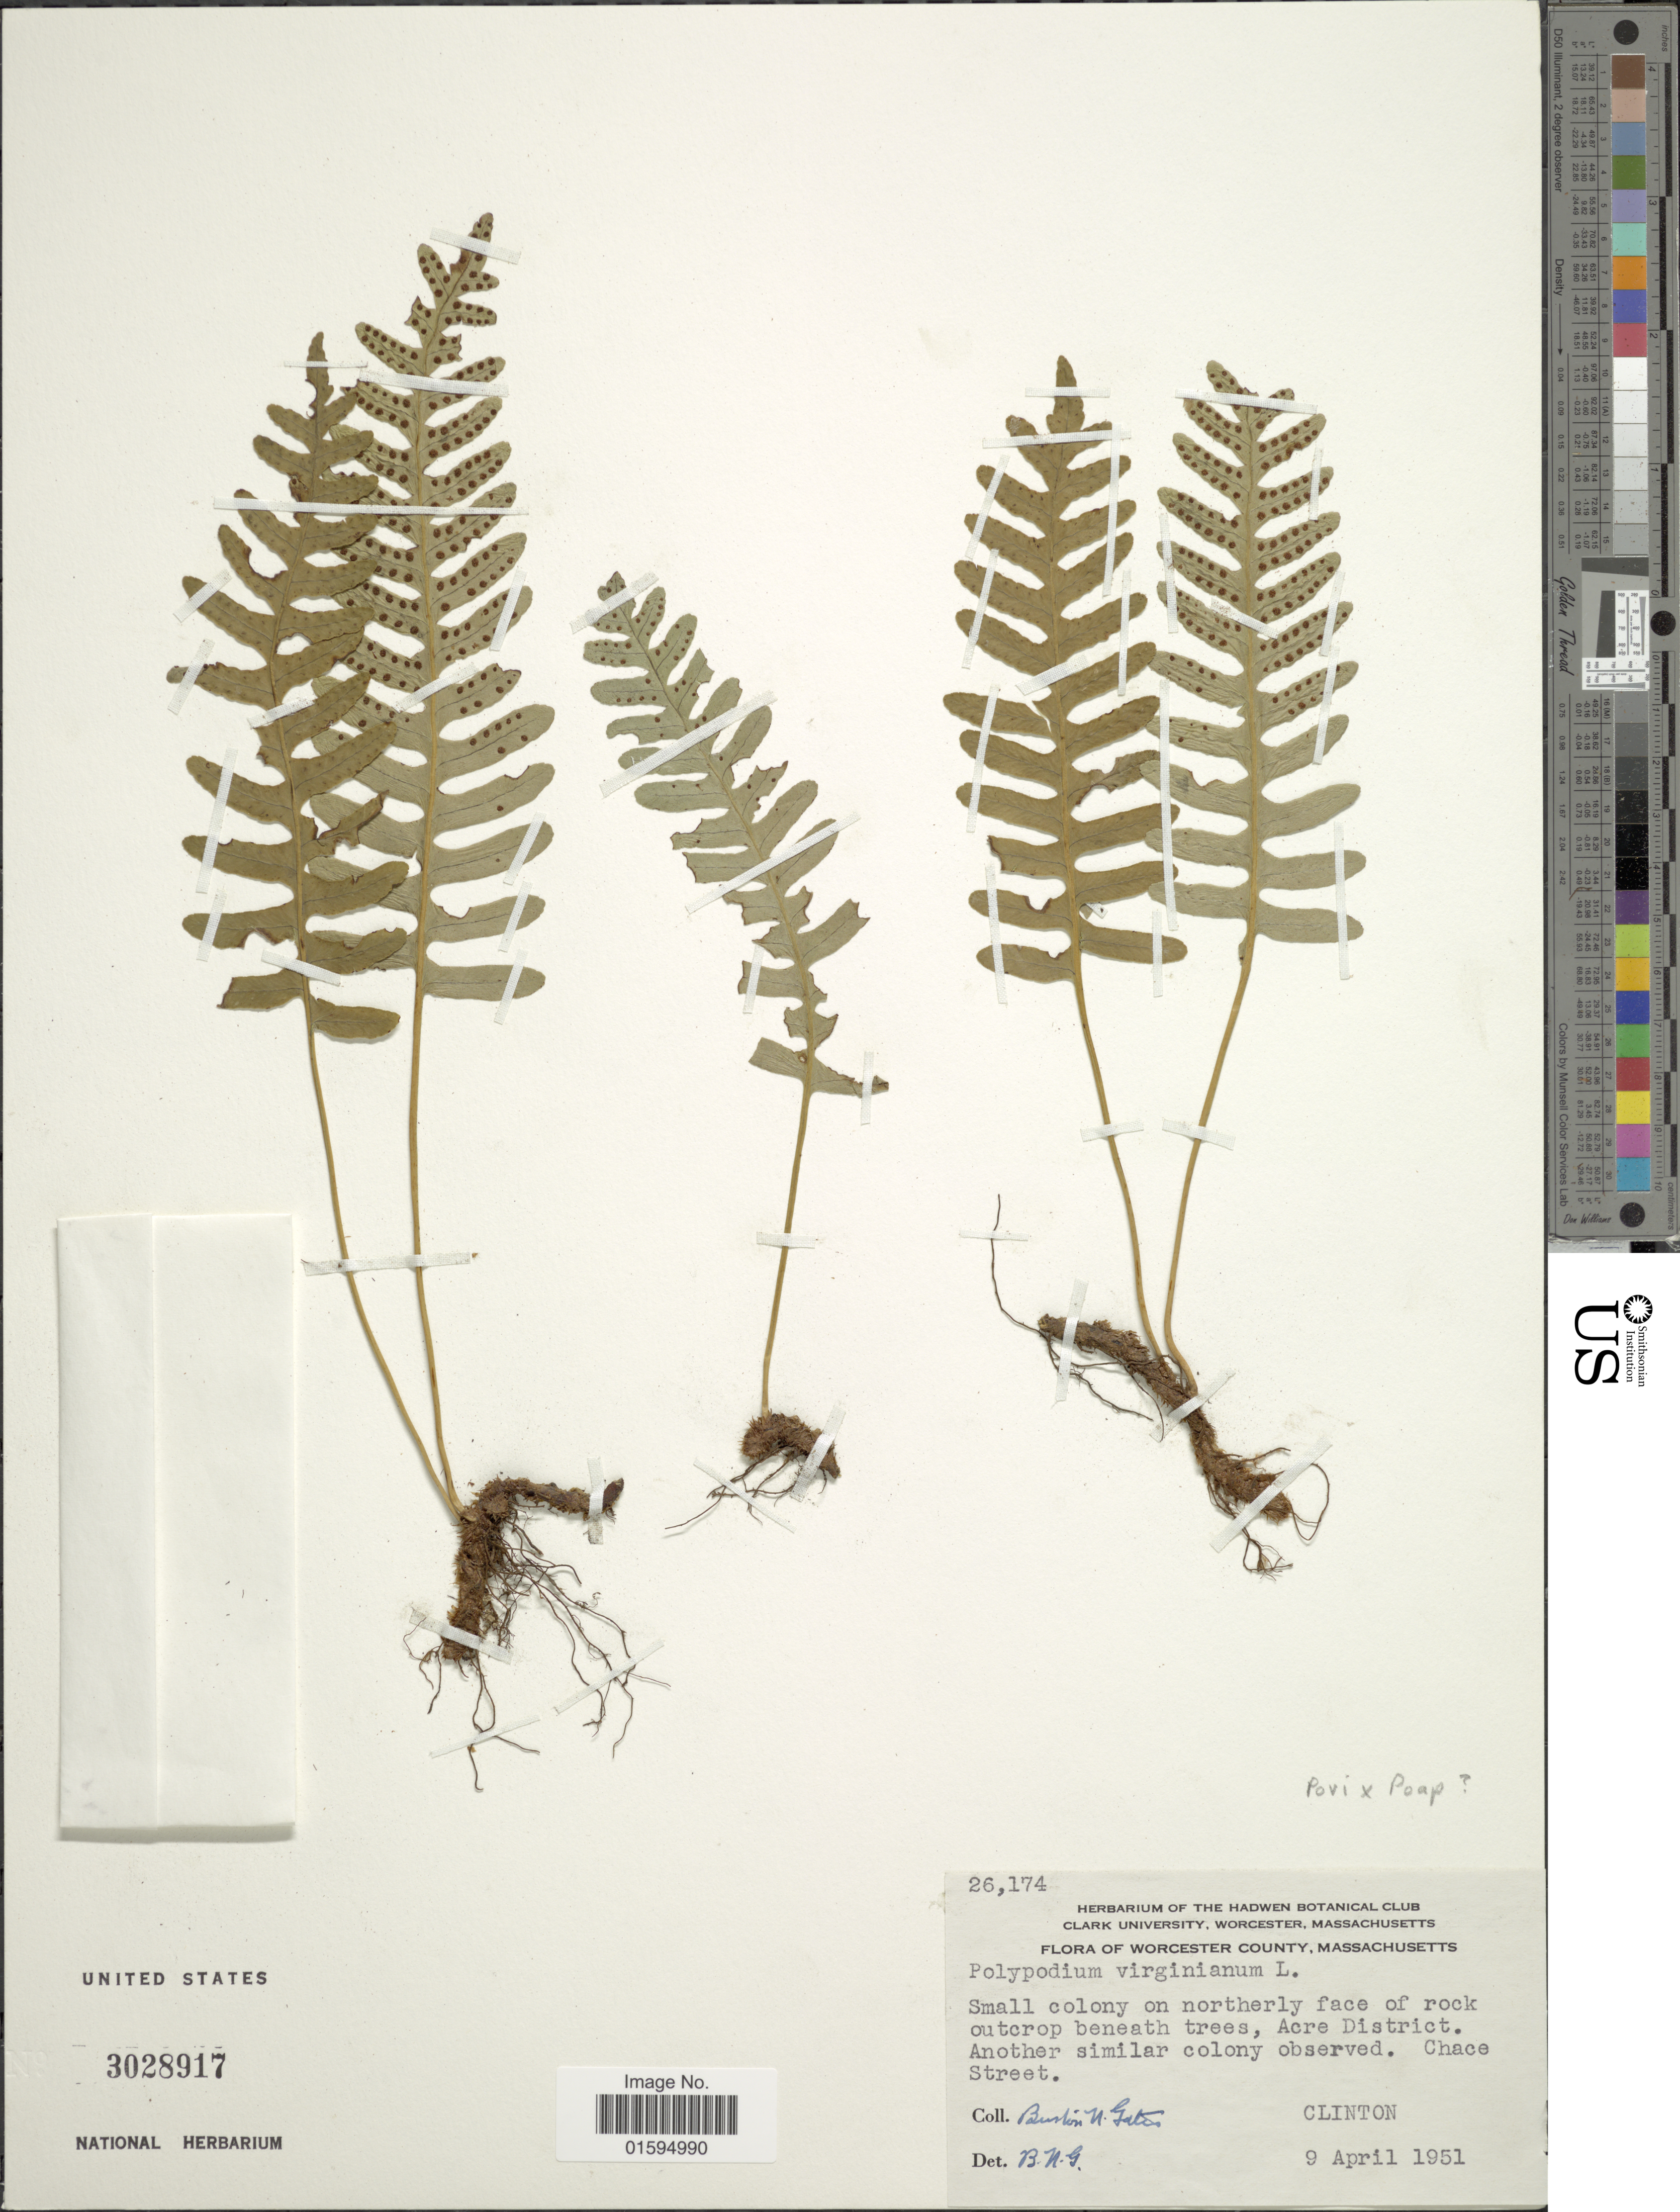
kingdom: Plantae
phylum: Tracheophyta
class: Polypodiopsida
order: Polypodiales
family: Polypodiaceae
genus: Polypodium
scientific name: Polypodium virginianum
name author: L.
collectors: B. N. Gates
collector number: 26174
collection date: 1951-04-09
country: United States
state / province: Massachusetts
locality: Worcester County, Small Colony of Notherly face of rock outcrop beneath trees, Acre District, Clinton.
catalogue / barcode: US 3028917